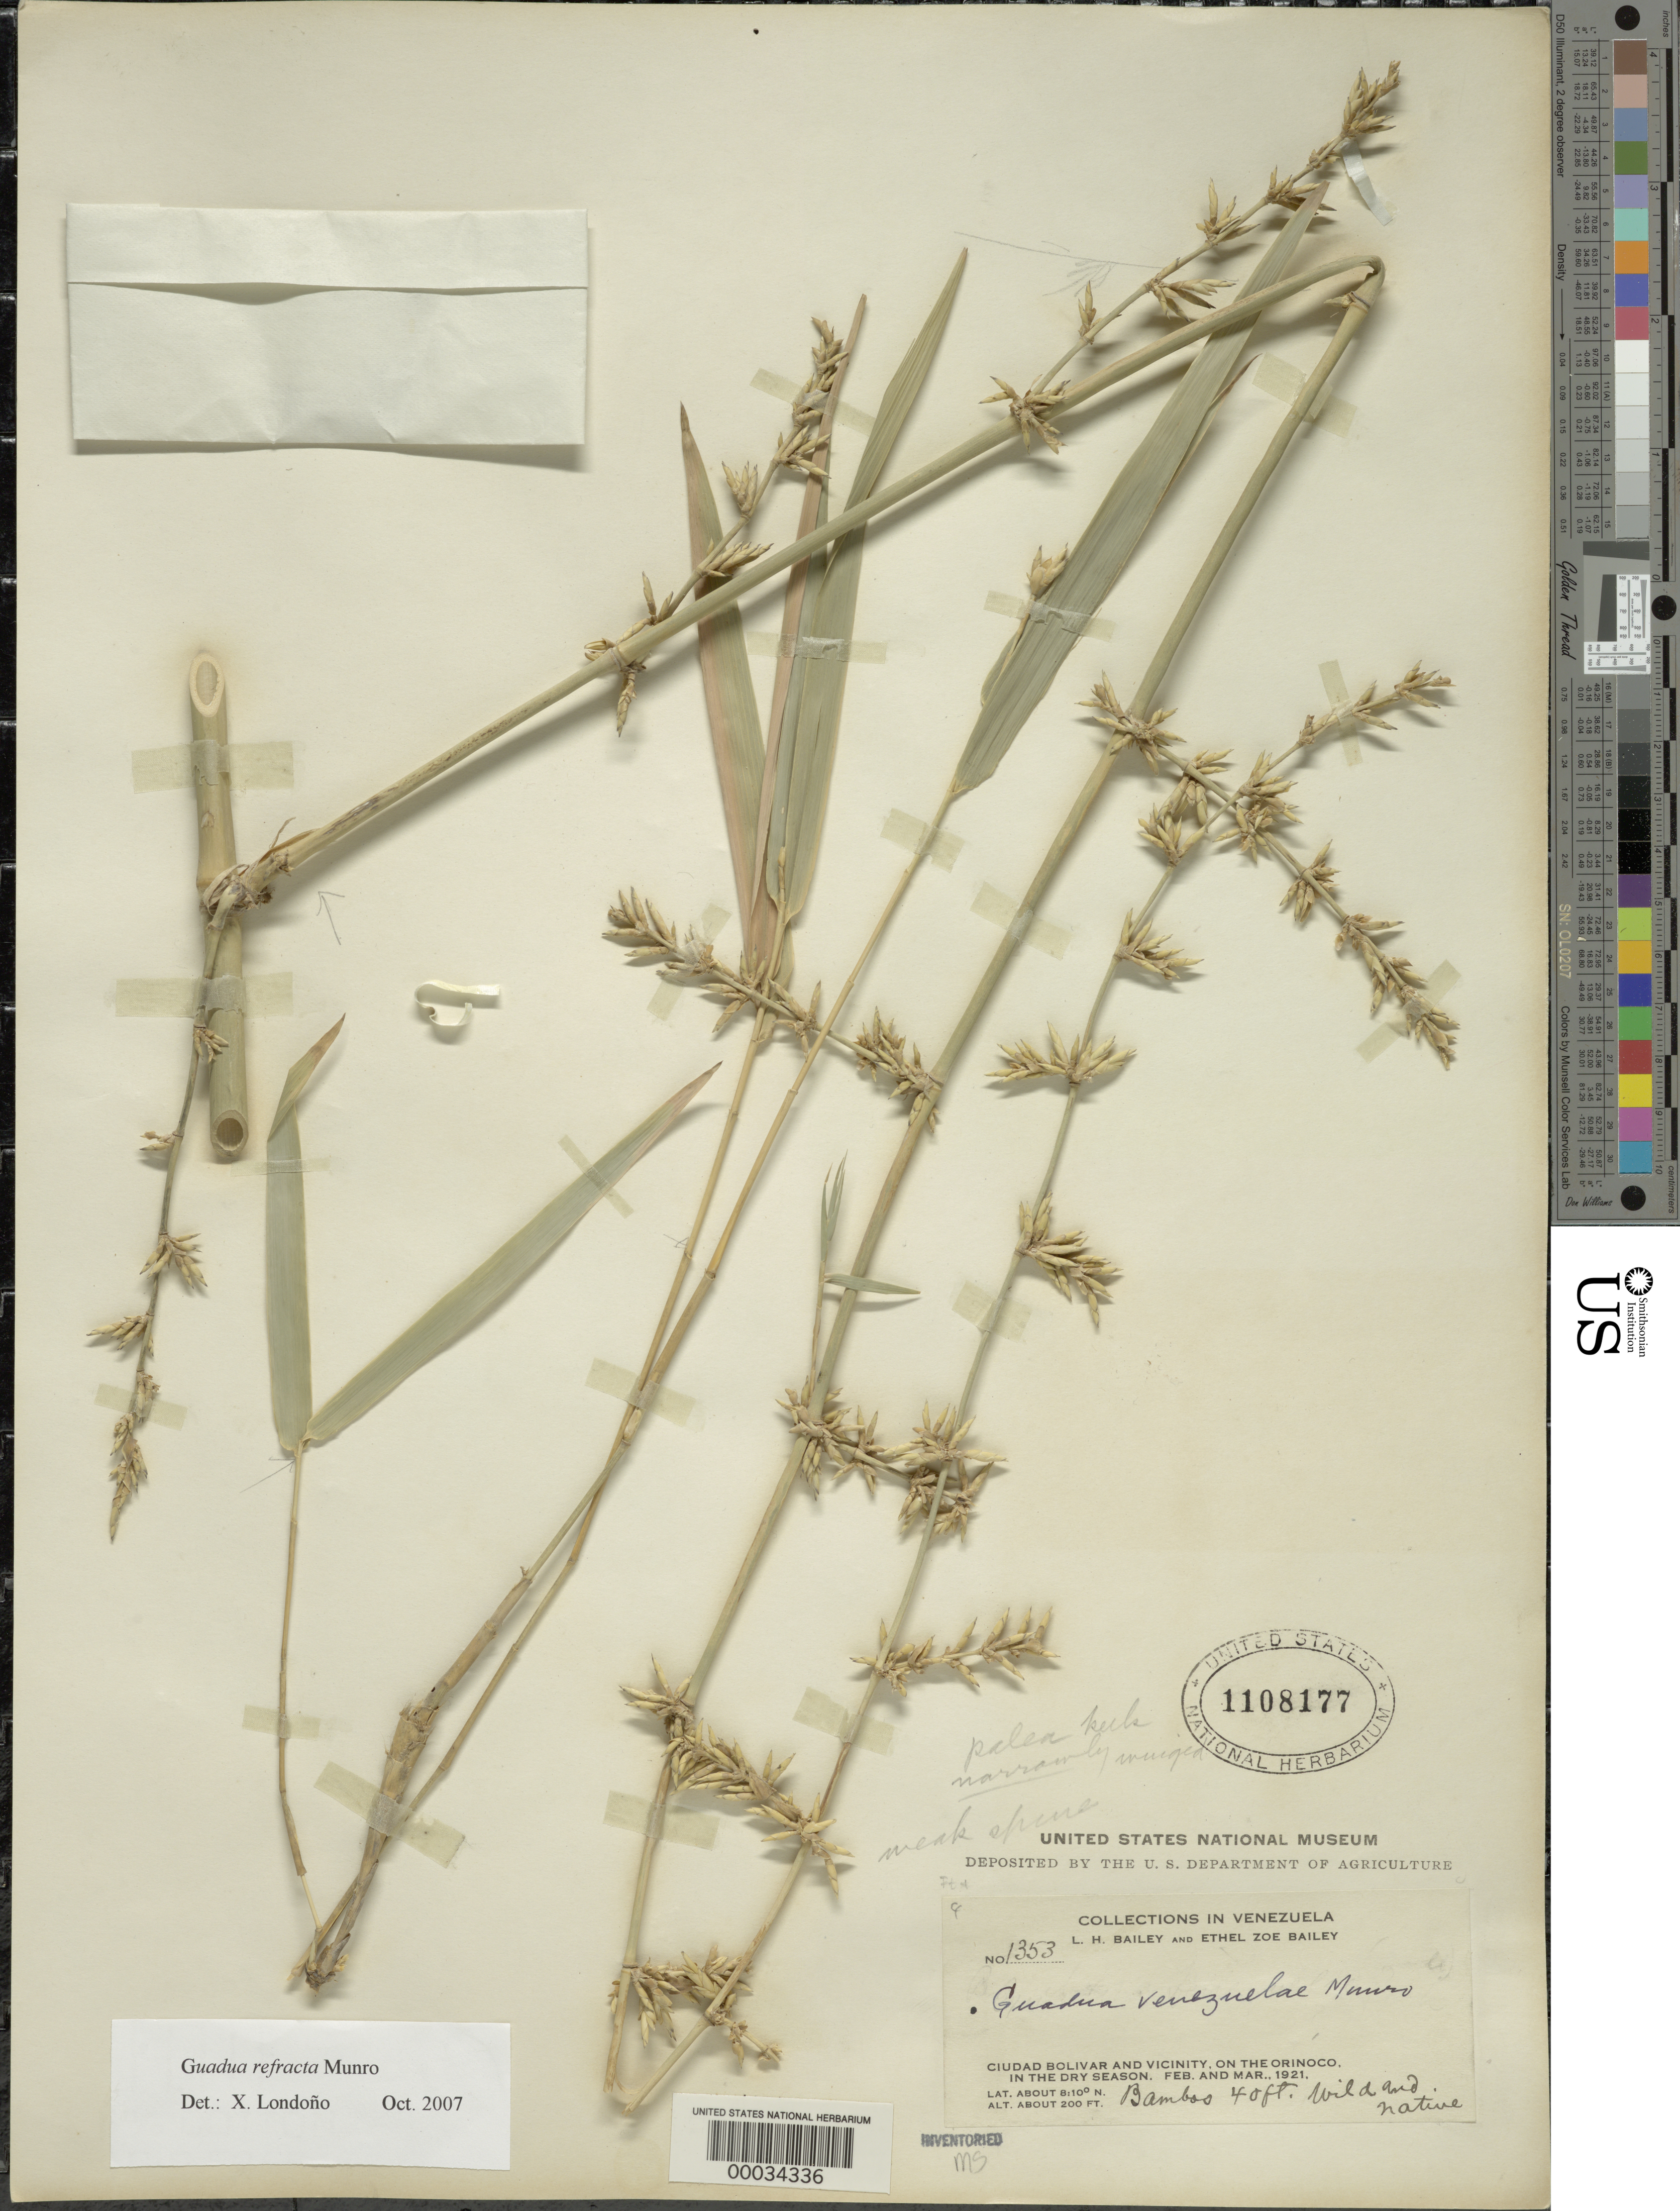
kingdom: Plantae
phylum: Tracheophyta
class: Liliopsida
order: Poales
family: Poaceae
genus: Guadua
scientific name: Guadua venezuelae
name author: Munro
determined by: McMurchie, Elizabeth, (UNITED STATES)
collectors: L. H. Bailey & E. Z. Bailey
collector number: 1353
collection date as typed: Feb 1921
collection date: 1921-02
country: Venezuela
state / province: Bolivar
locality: Orinoco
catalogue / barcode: US 1108177